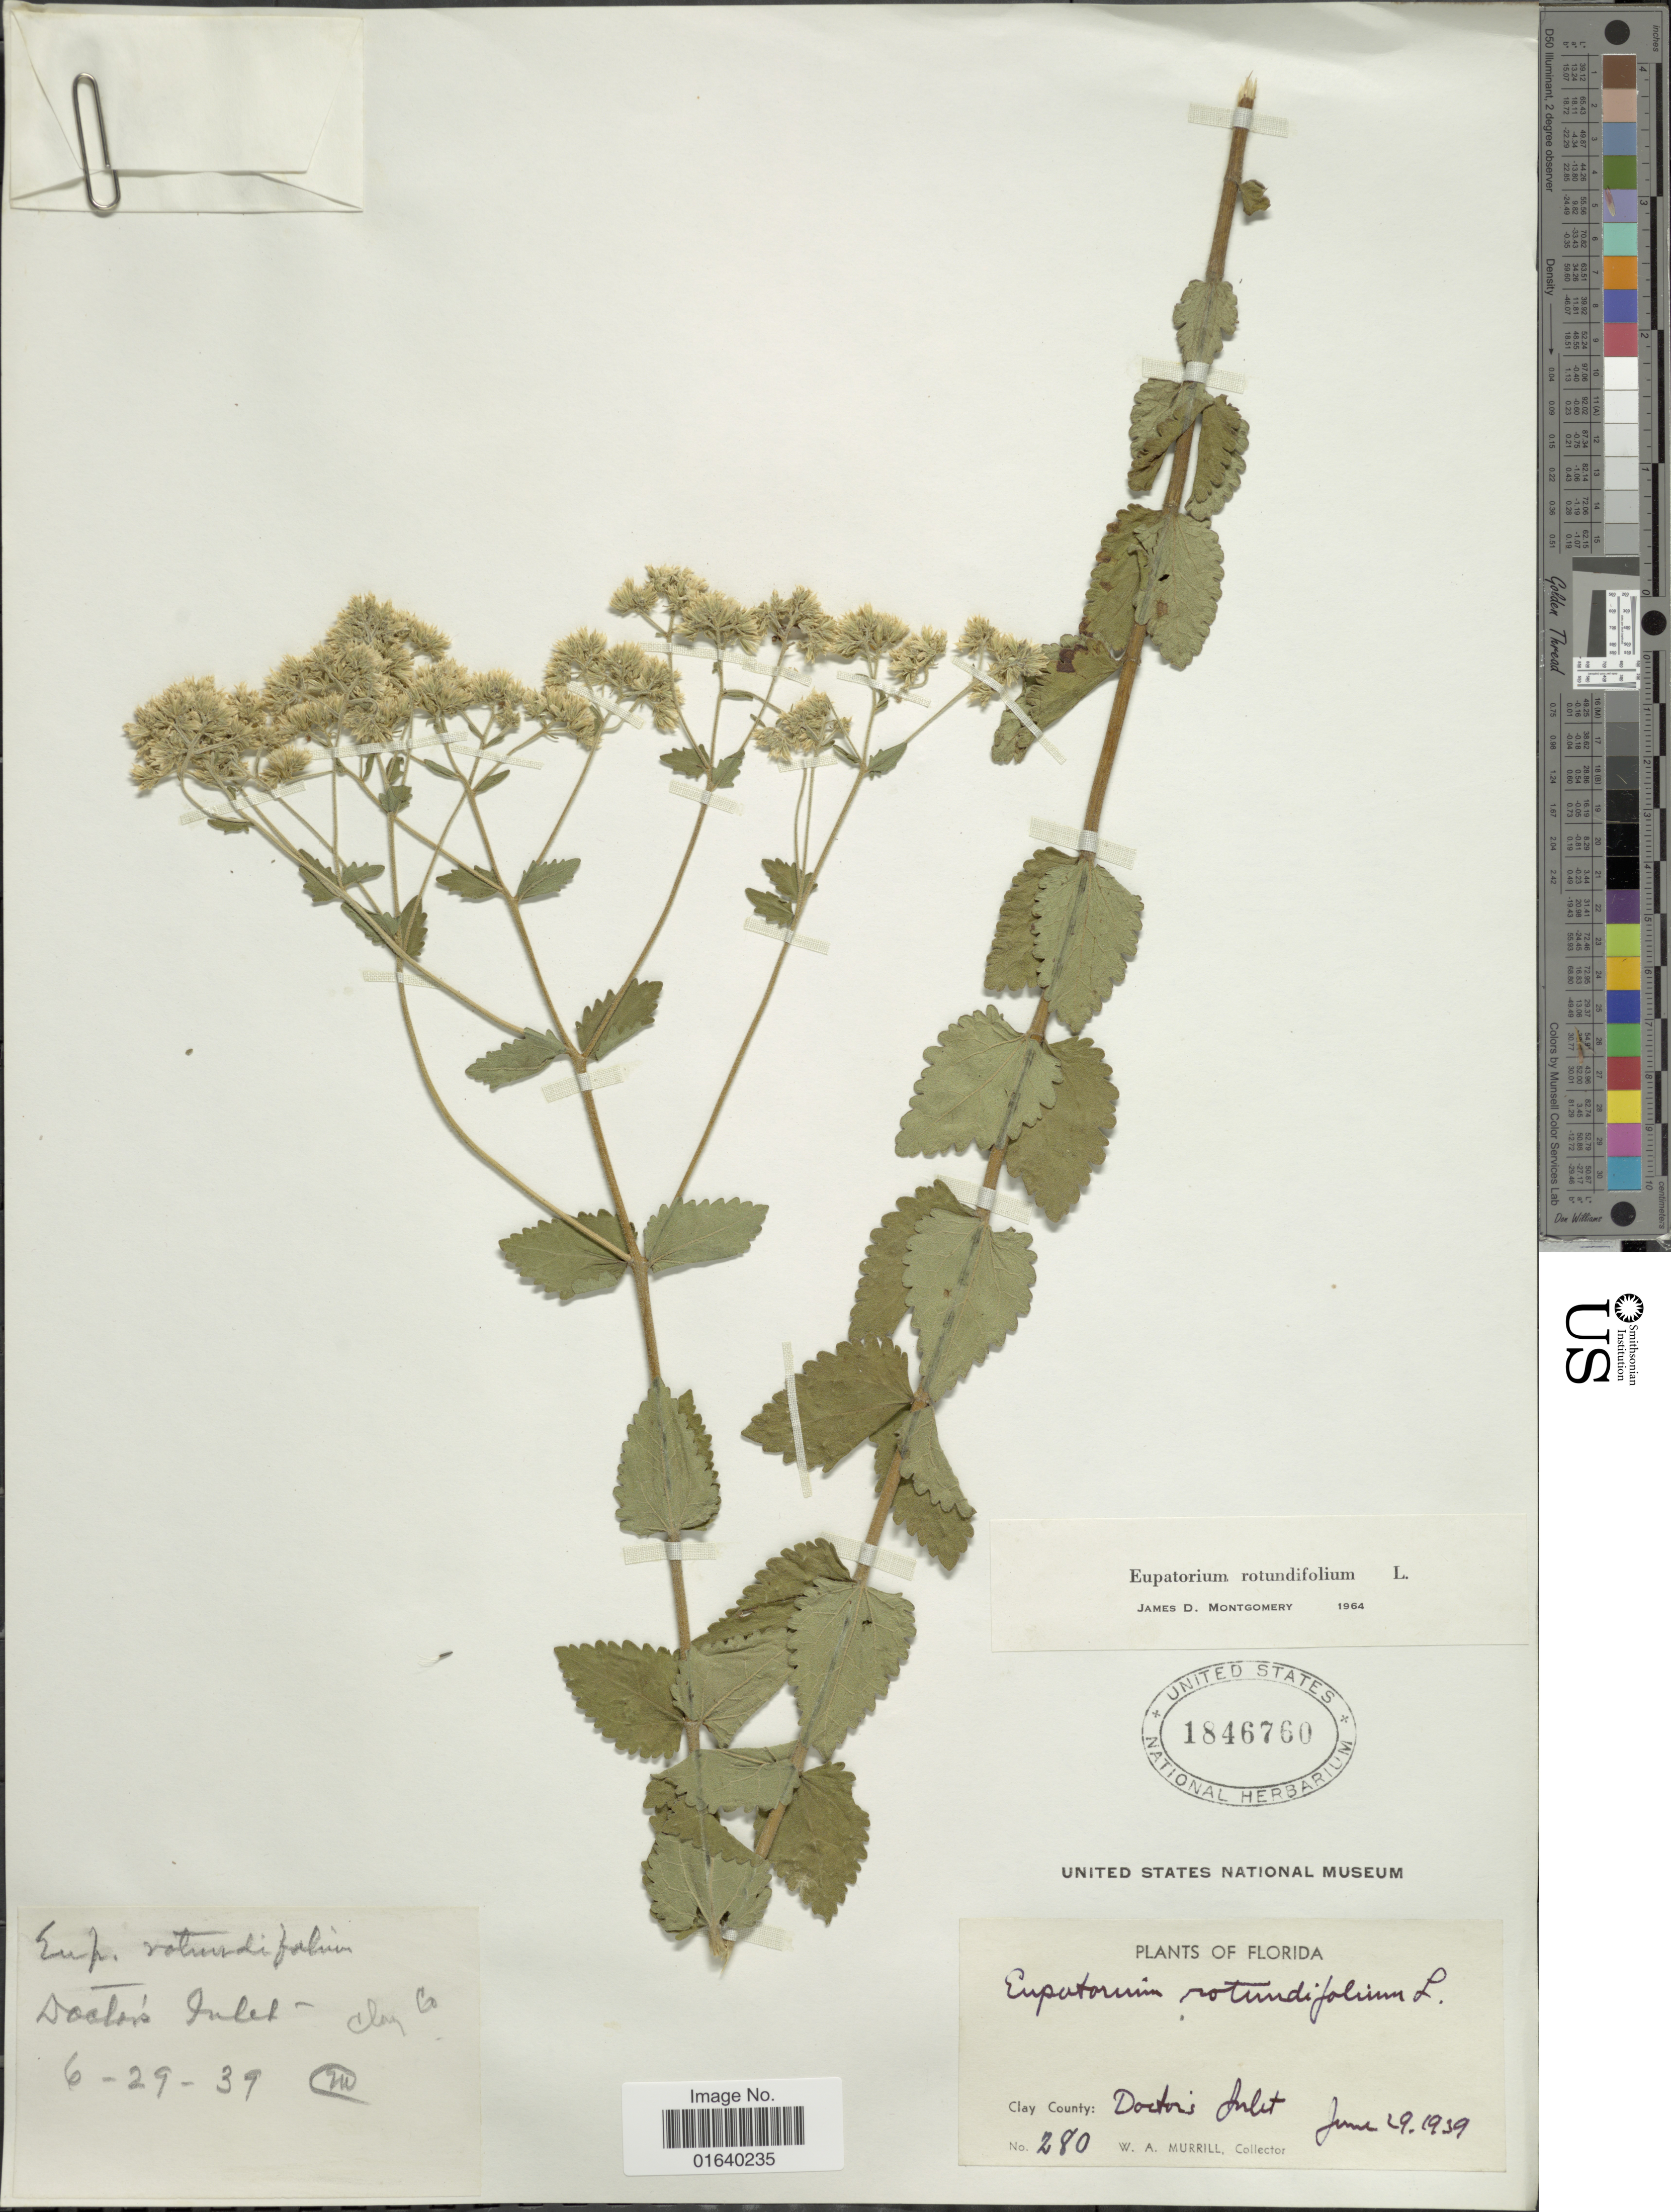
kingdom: Plantae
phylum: Tracheophyta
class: Magnoliopsida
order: Asterales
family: Asteraceae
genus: Eupatorium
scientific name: Eupatorium rotundifolium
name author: L.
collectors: W. A. Murrill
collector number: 280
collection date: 1939-06-29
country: United States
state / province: Florida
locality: Clay County: Doctois Inlet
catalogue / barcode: US 1846760